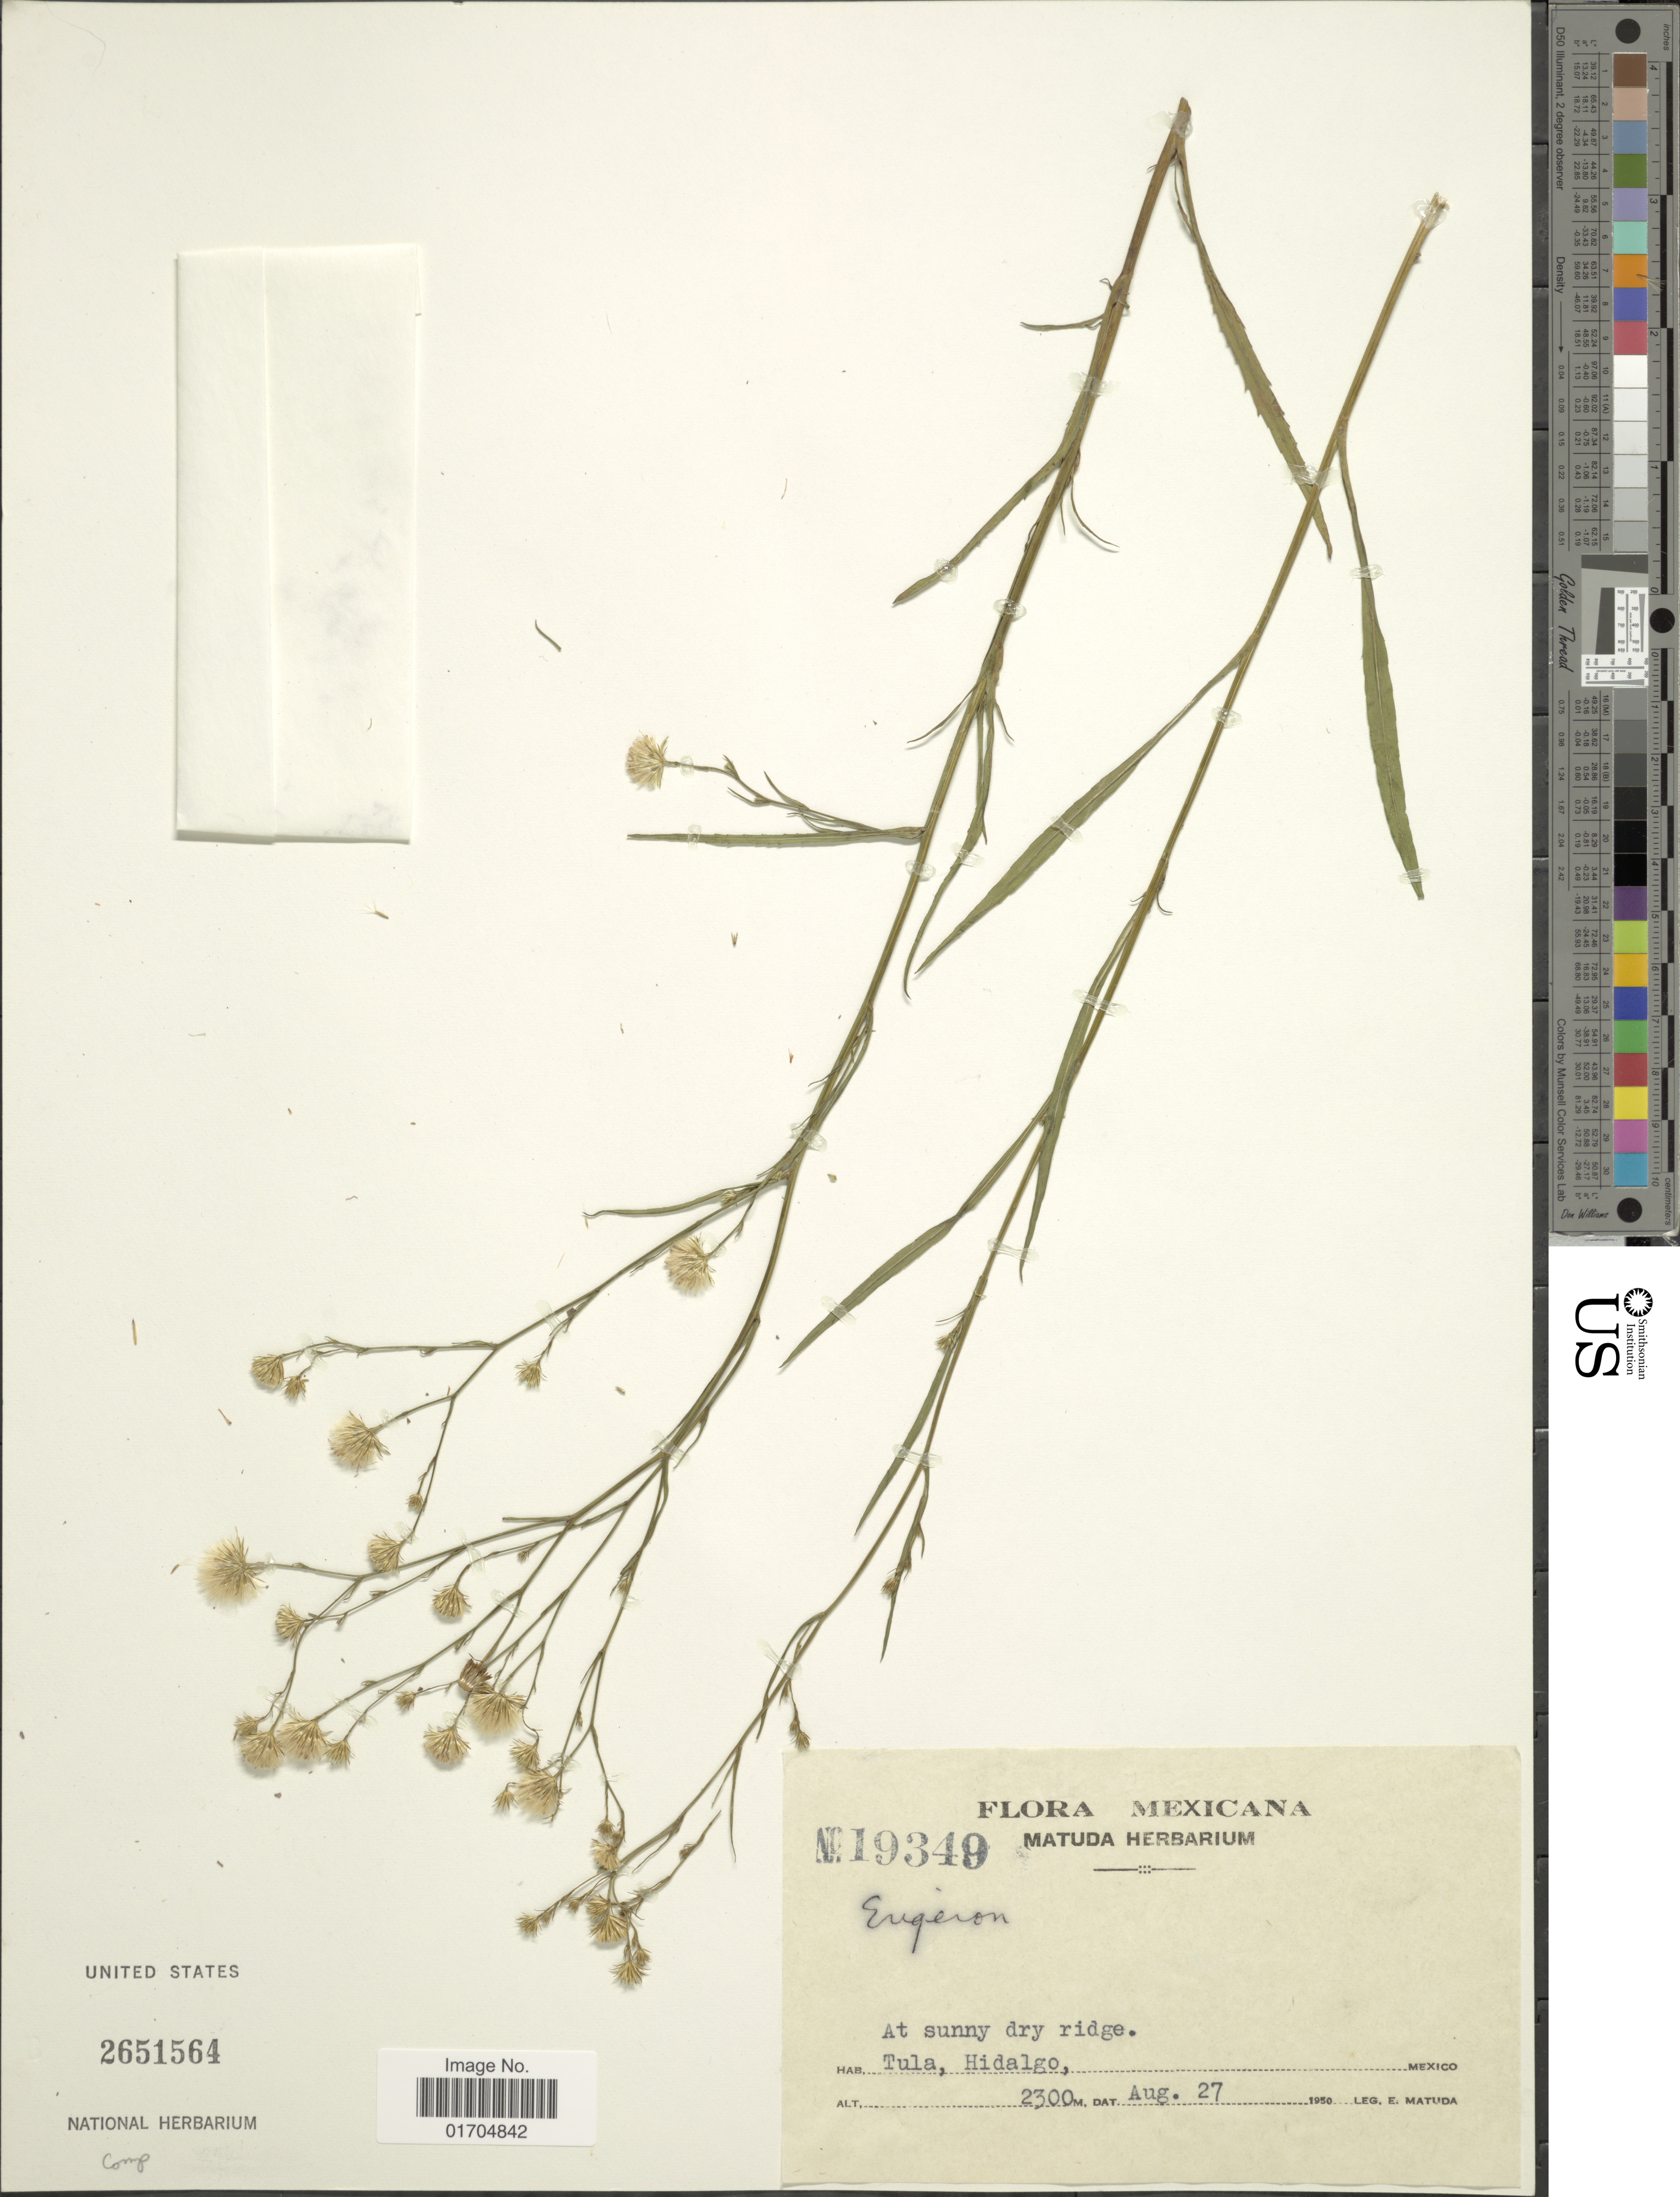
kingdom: Plantae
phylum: Tracheophyta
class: Magnoliopsida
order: Asterales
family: Asteraceae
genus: Symphyotrichum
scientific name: Symphyotrichum subulatum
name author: (Michx.) G.L. Nesom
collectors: E. Matuda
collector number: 19349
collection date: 1950-08-27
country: Mexico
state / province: Hidalgo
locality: At sunny dry ridge, Tula.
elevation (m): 2300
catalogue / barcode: US 2651564